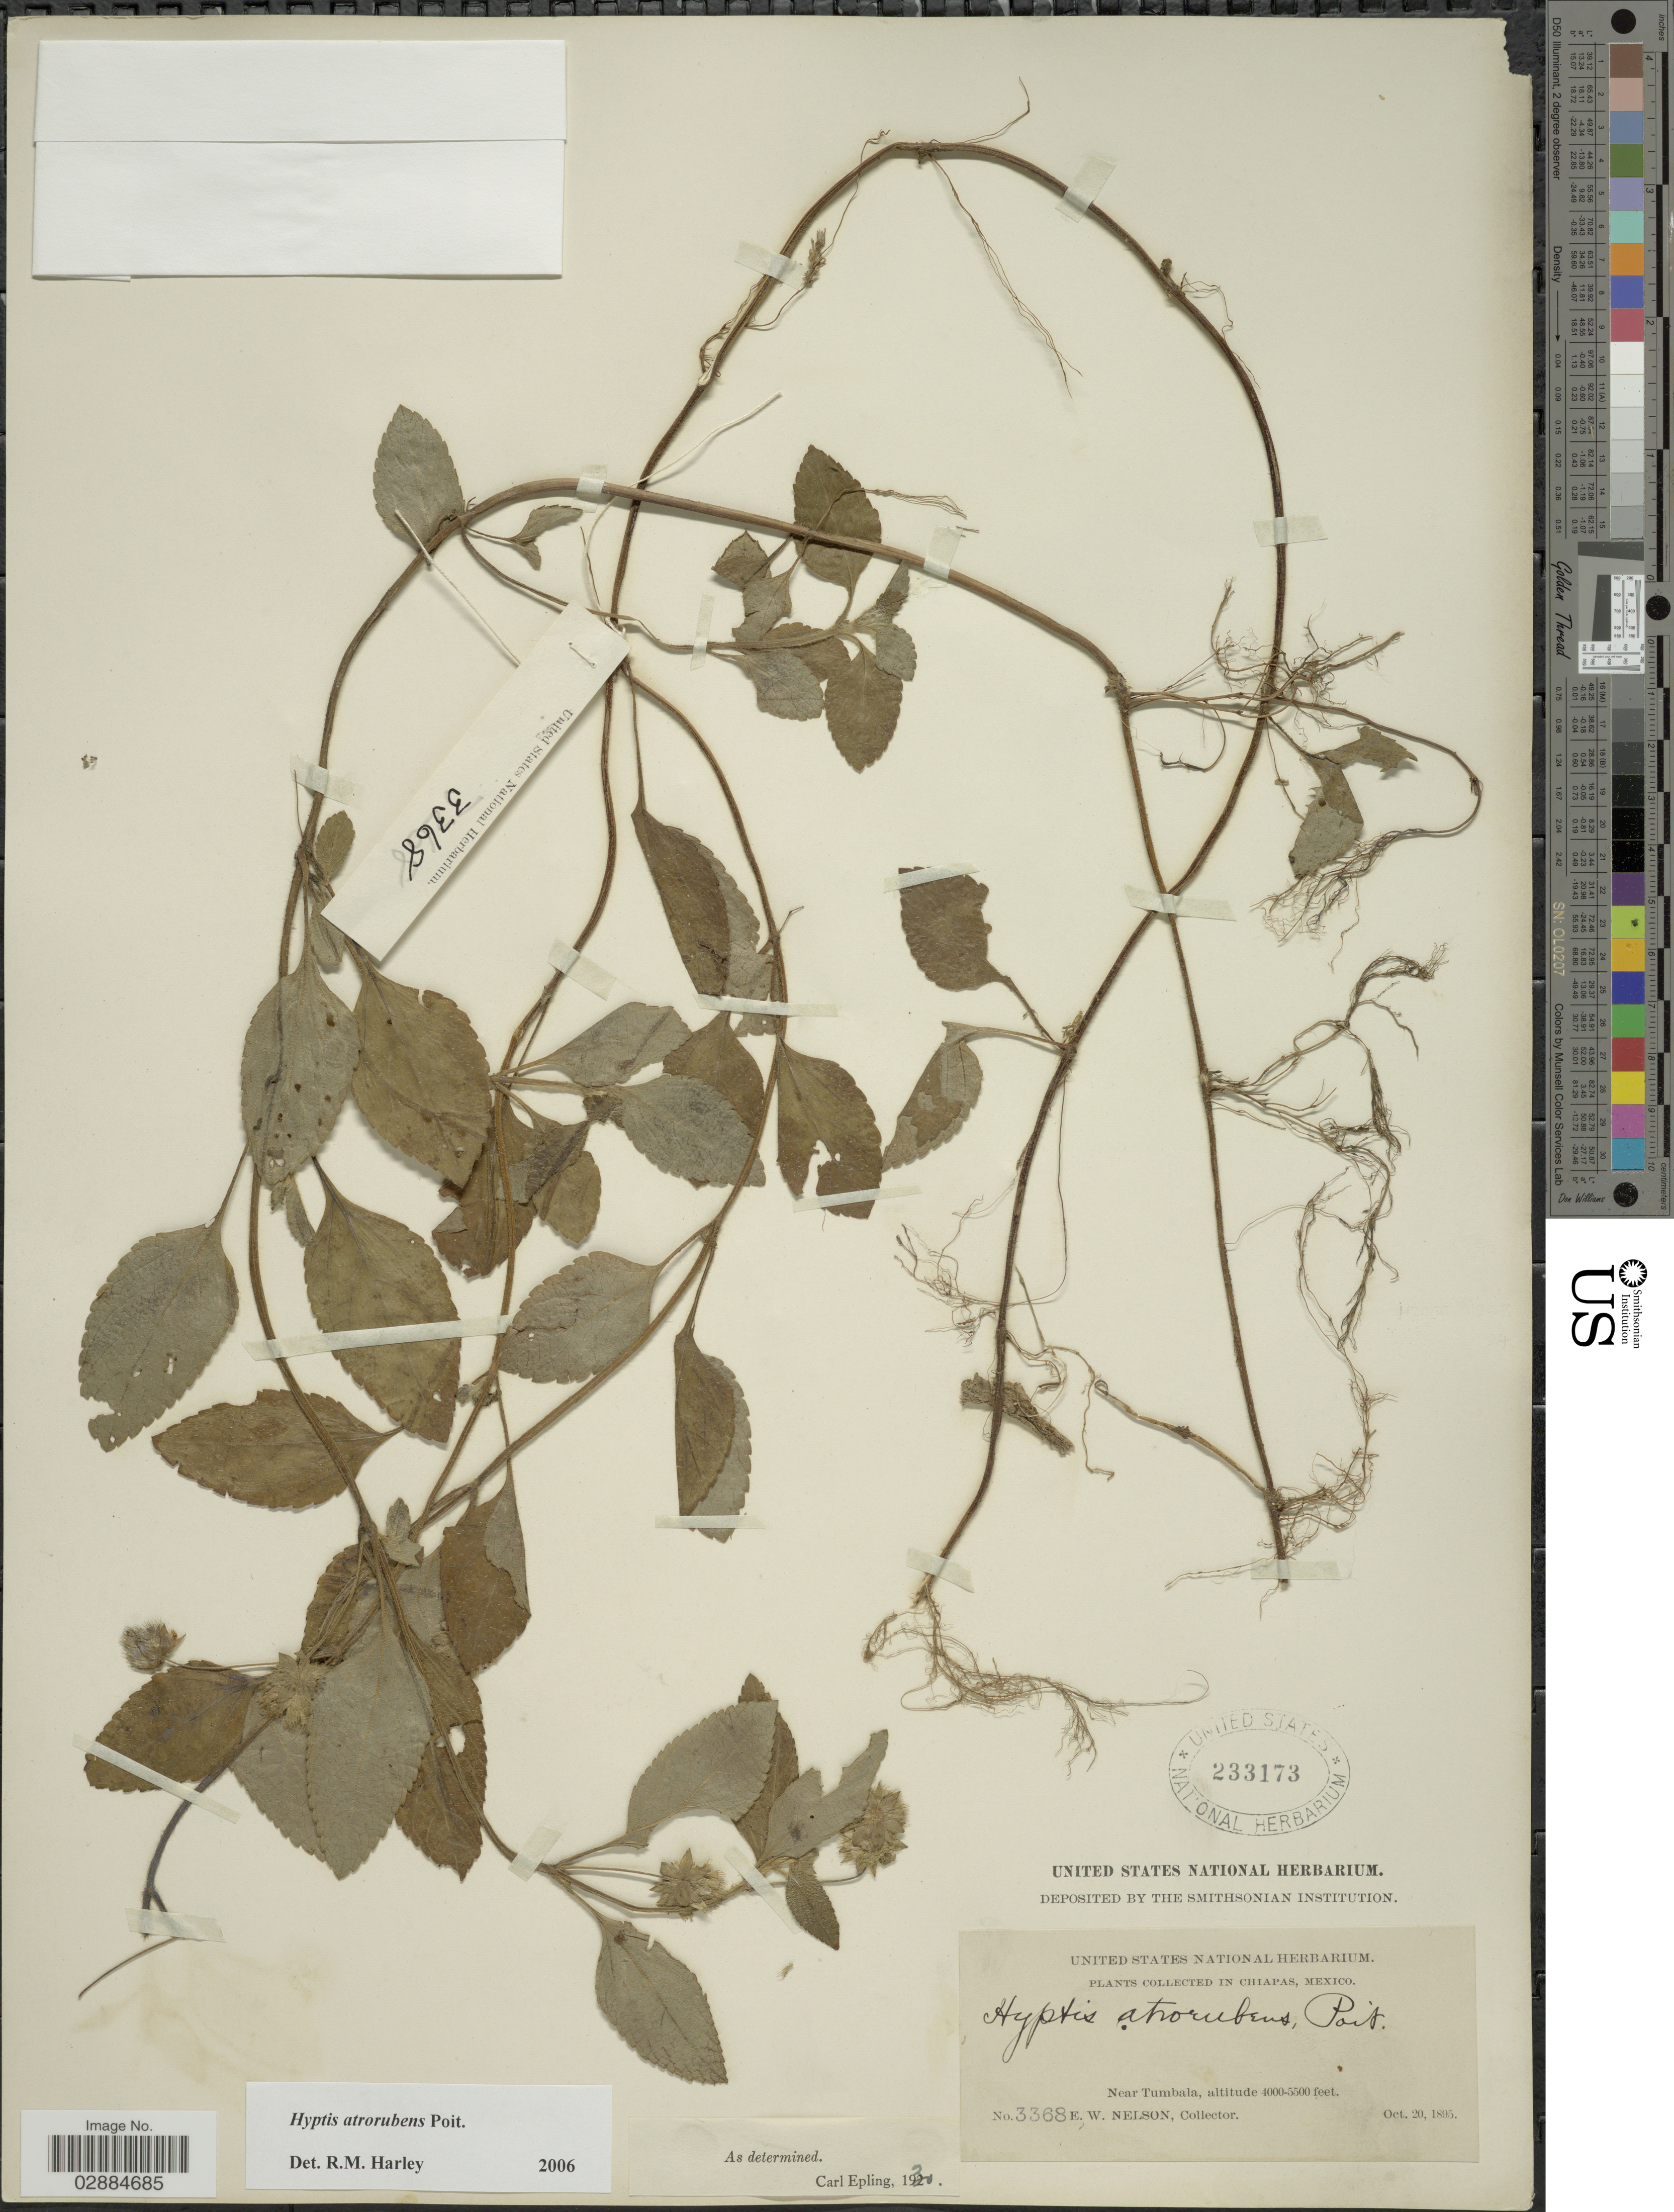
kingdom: Plantae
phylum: Tracheophyta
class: Magnoliopsida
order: Lamiales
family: Lamiaceae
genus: Hyptis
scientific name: Hyptis atrorubens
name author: Poit.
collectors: E. W. Nelson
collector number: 3368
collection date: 1895-10-20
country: Mexico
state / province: Chiapas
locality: Near Tumbala.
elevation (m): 1219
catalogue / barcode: US 233173